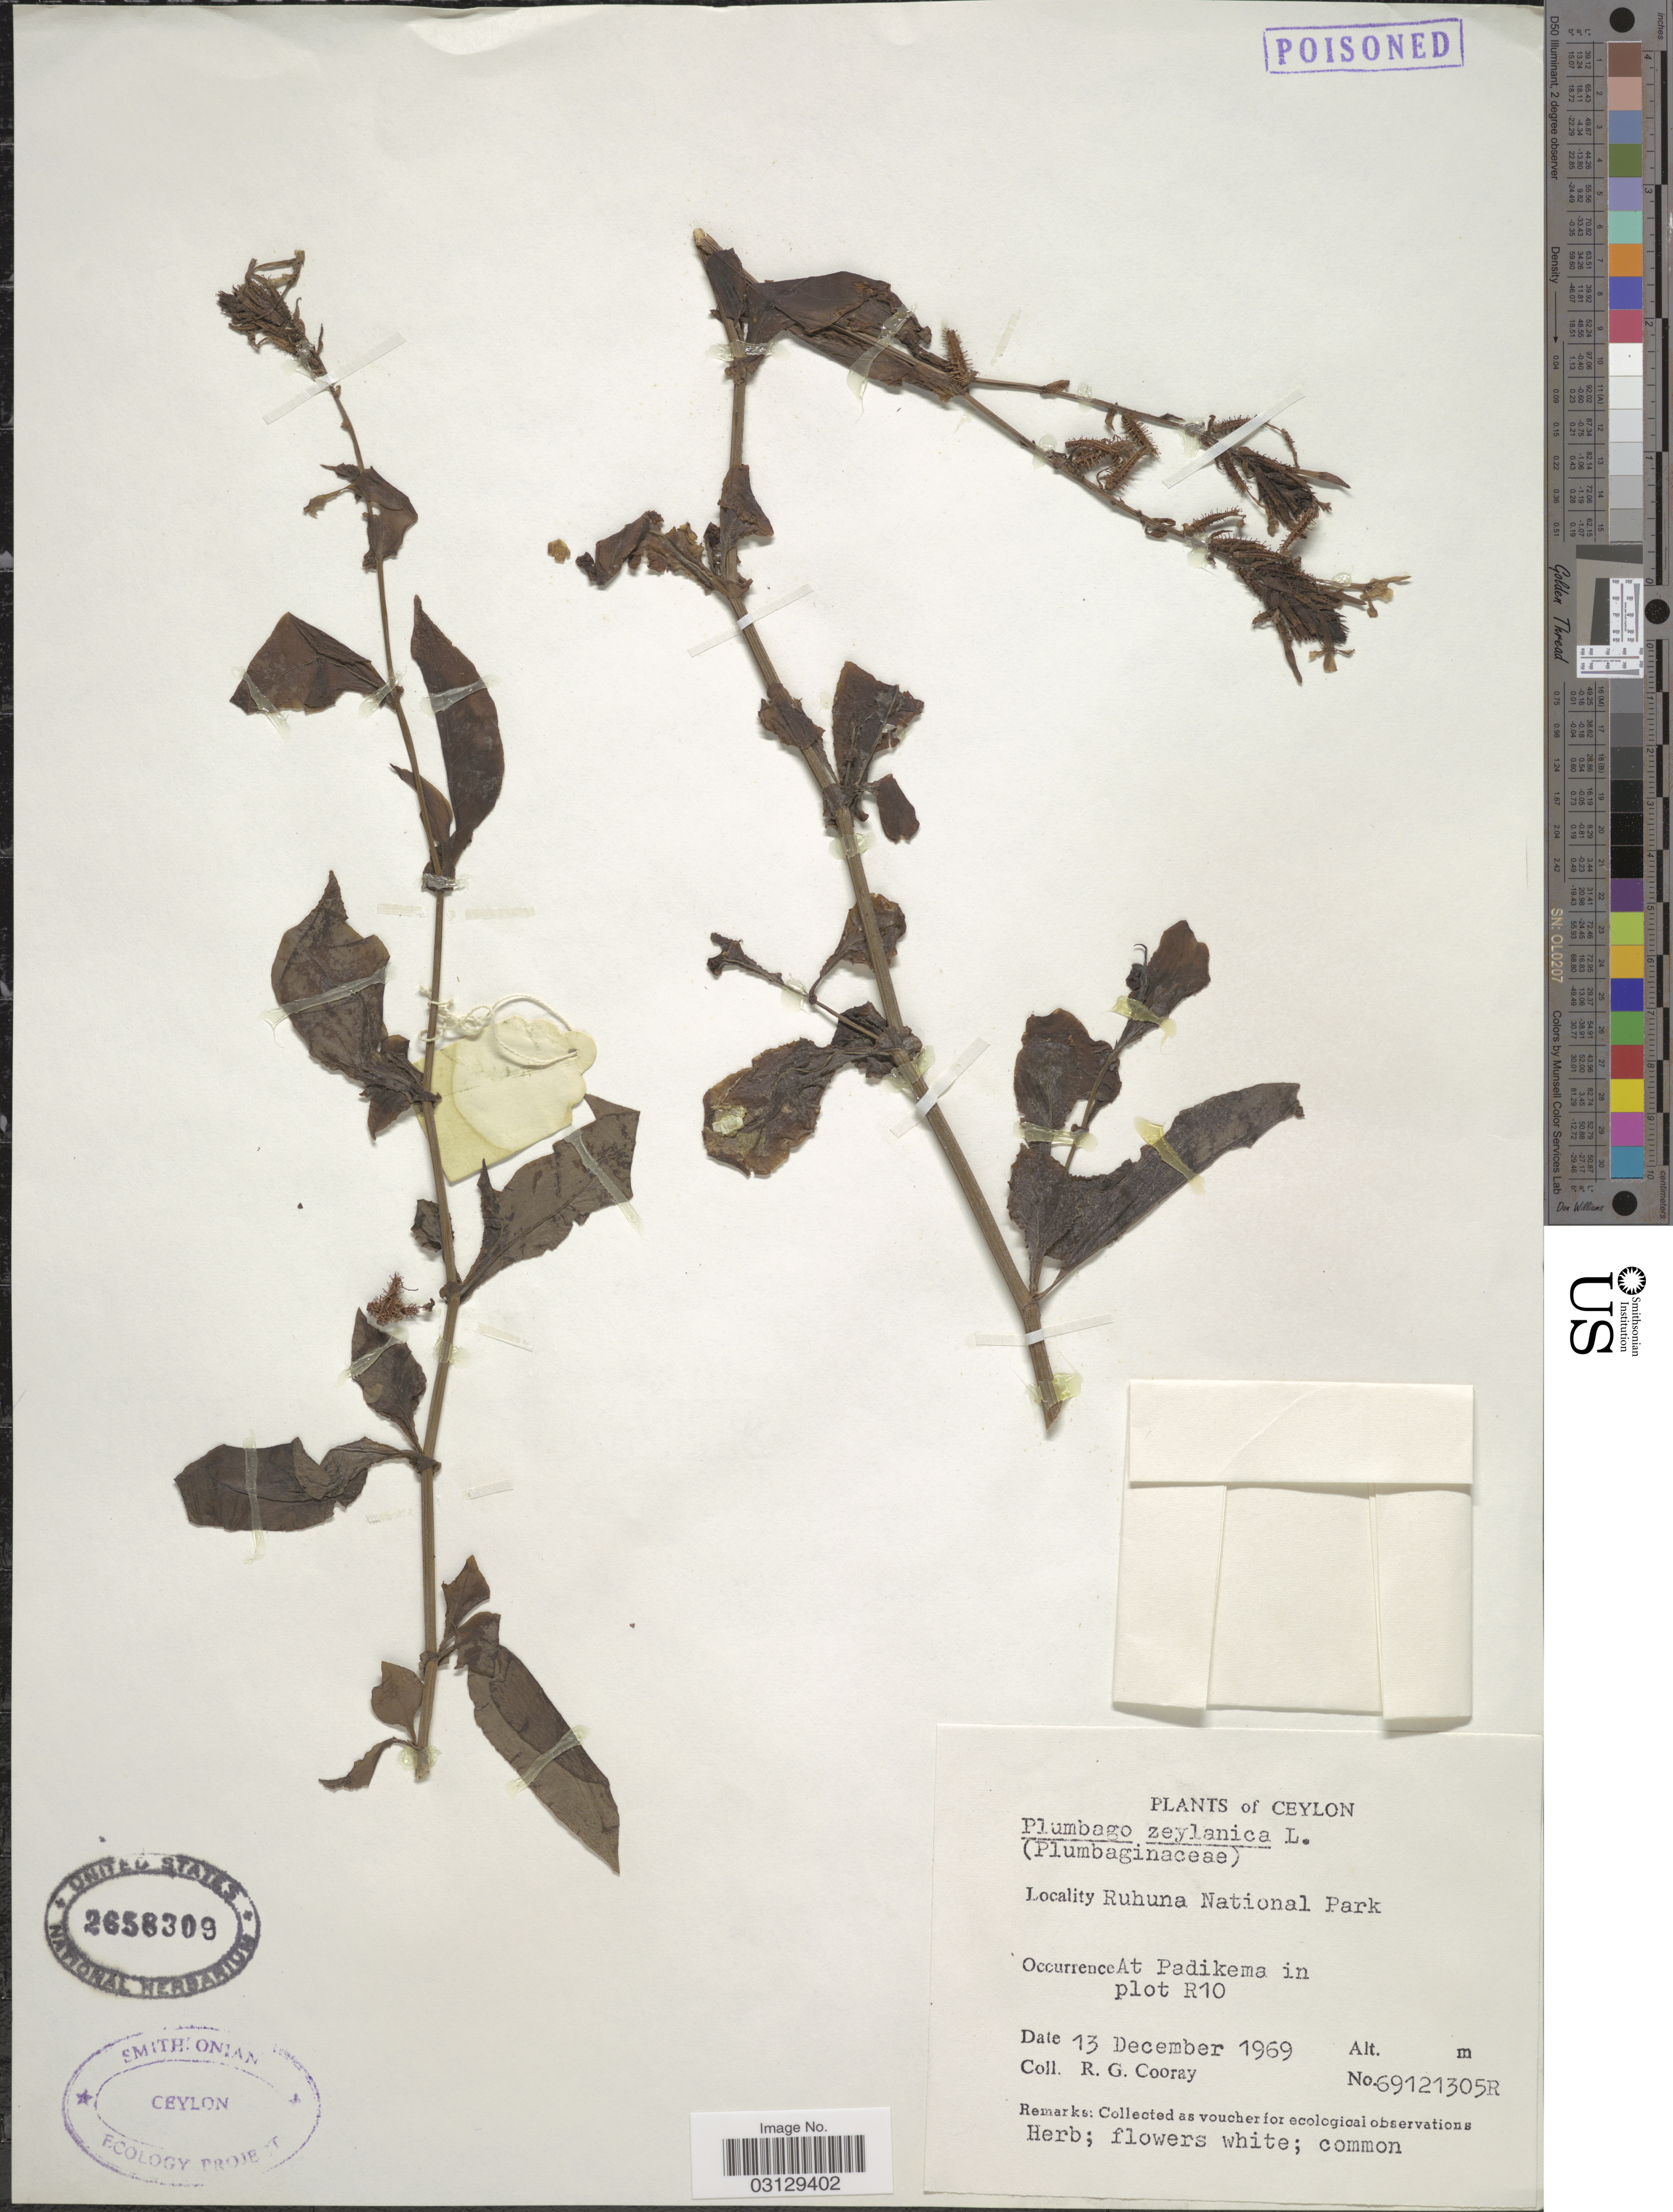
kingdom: Plantae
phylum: Tracheophyta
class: Magnoliopsida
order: Caryophyllales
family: Plumbaginaceae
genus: Plumbago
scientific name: Plumbago zeylanica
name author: L.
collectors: R. Cooray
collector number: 69121305R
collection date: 1969-12-13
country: Sri Lanka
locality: Ceylon. Ruhuna National Park. Padikema in plot R10.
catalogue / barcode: US 2658309